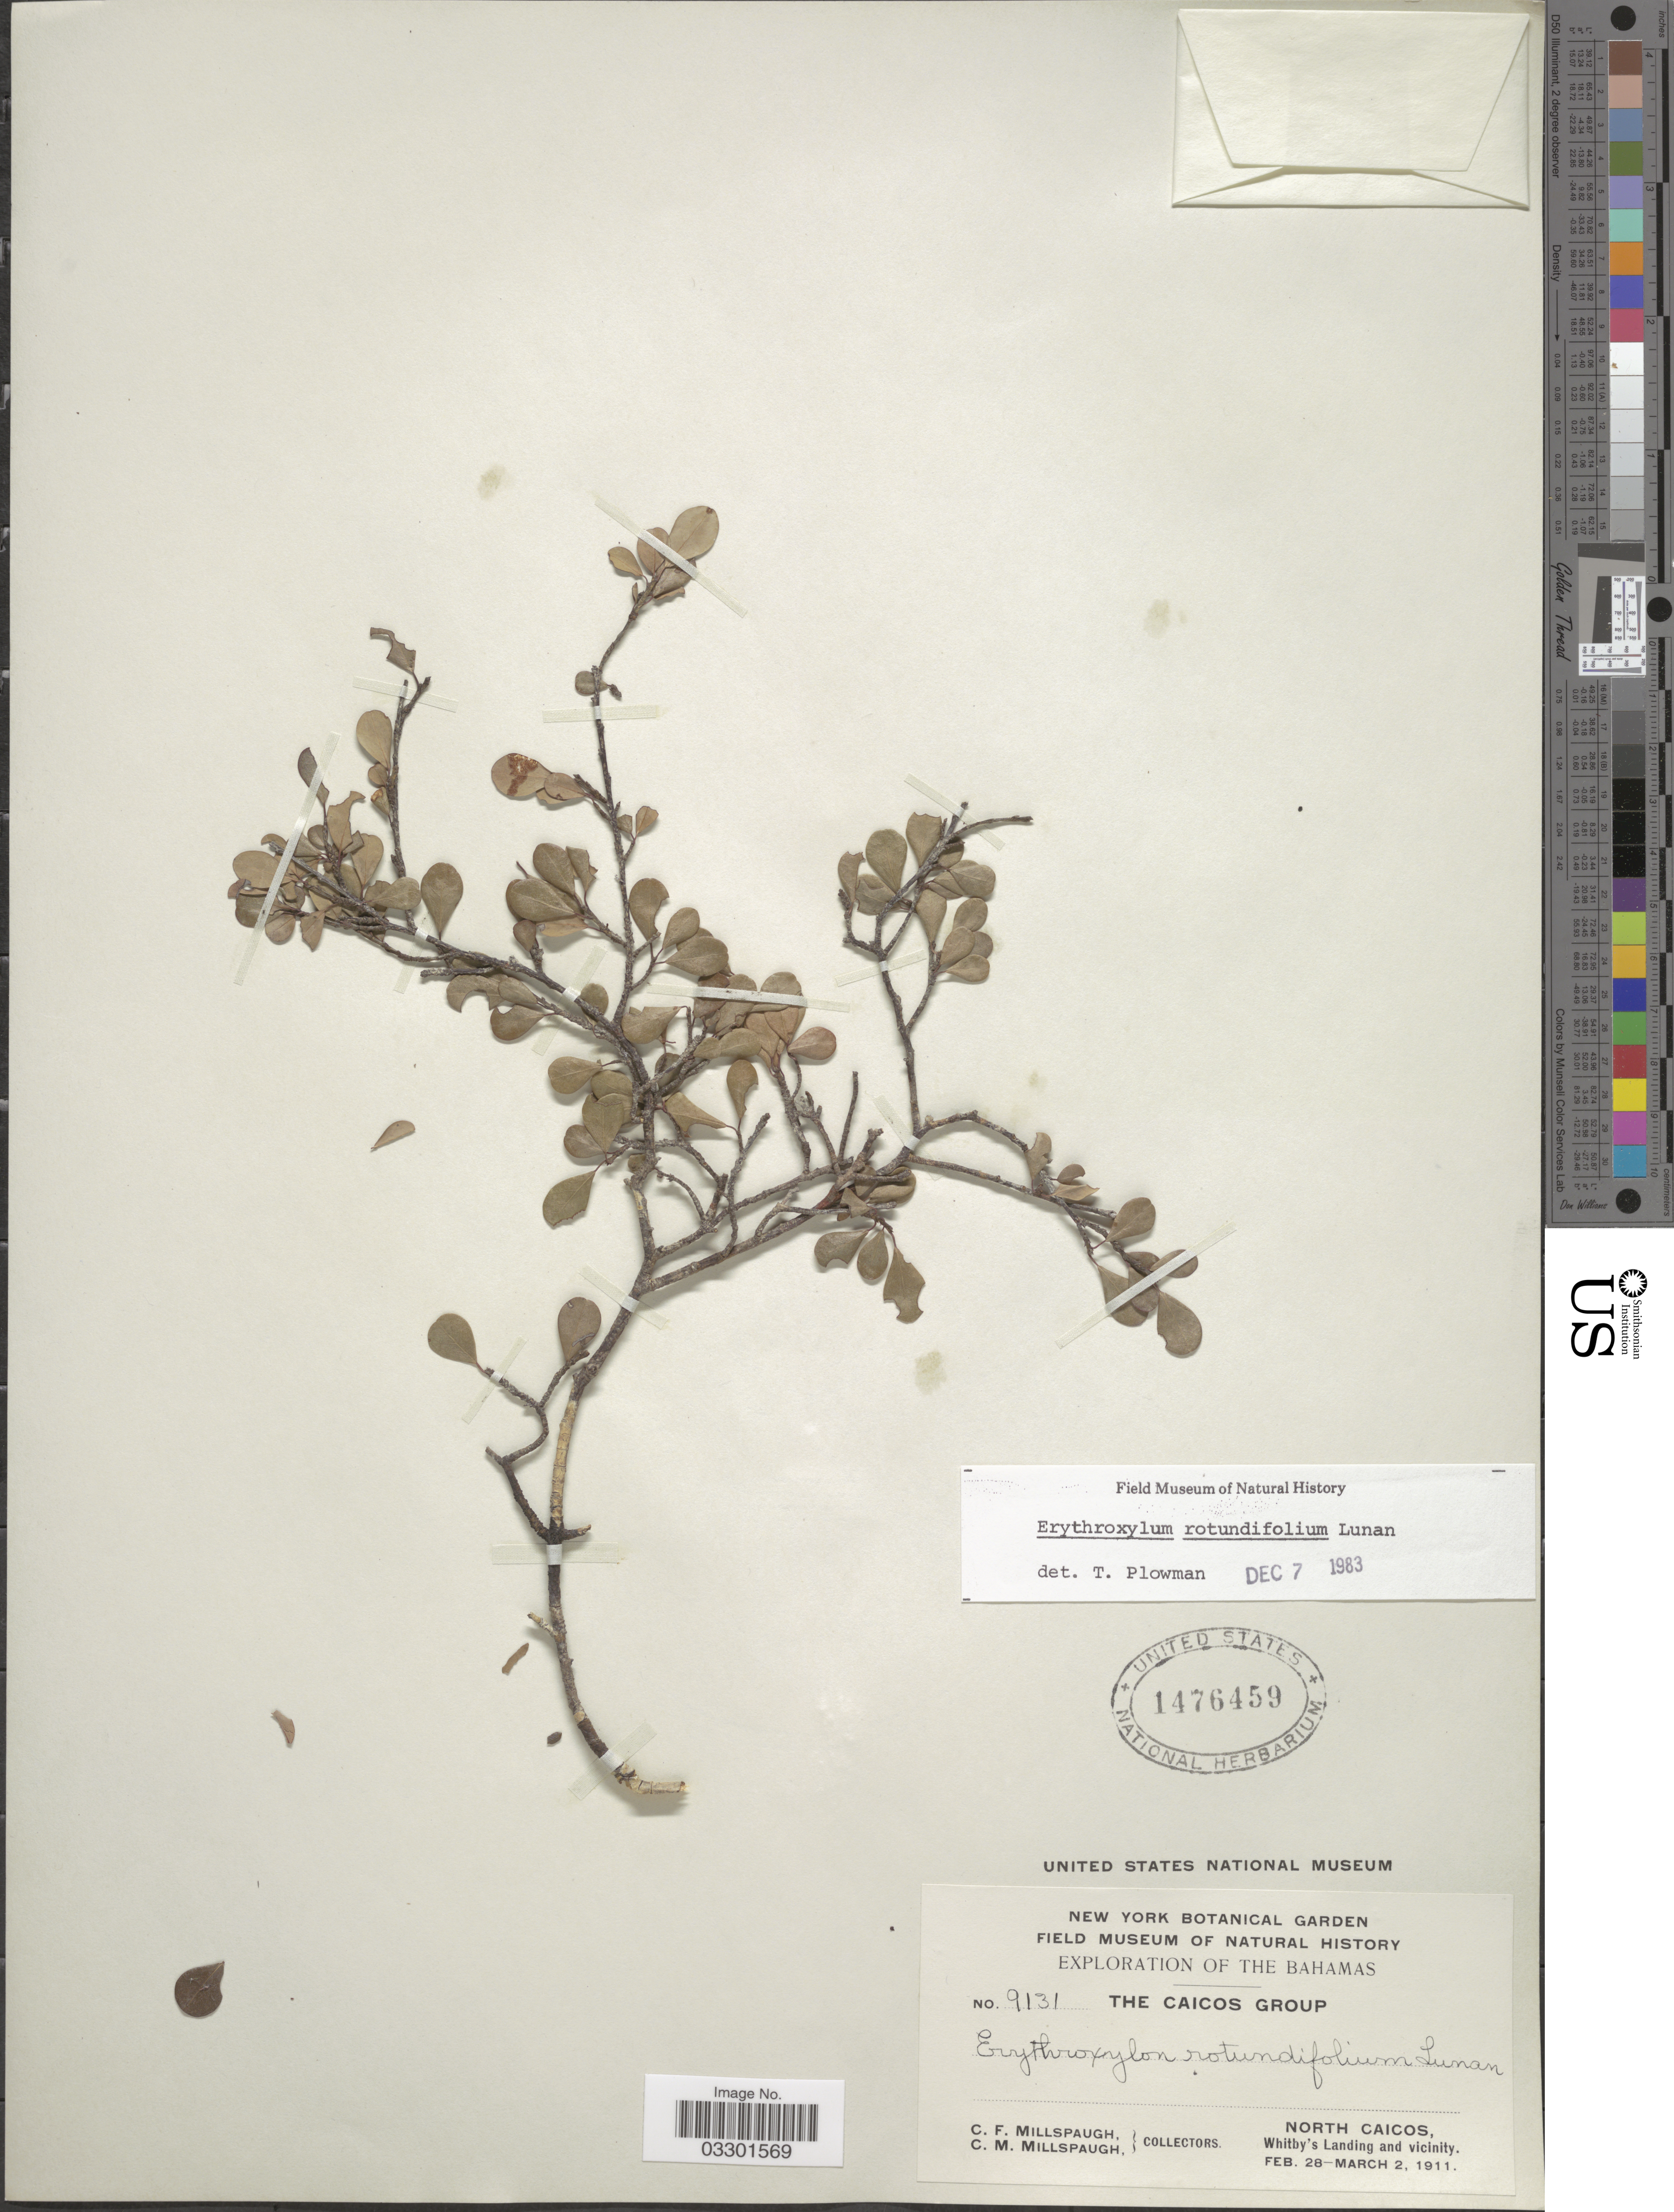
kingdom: Plantae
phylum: Tracheophyta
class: Magnoliopsida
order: Malpighiales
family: Erythroxylaceae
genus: Erythroxylum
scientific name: Erythroxylum rotundifolium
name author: Lunan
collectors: C. F. Millspaugh & C. Millspaugh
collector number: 9131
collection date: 1911-02-28/1911-03-02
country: Turks and Caicos Islands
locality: The Bahamas. The Caicos Group. North Caicos, Whitby's Landing and vicinity.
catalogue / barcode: US 1476459